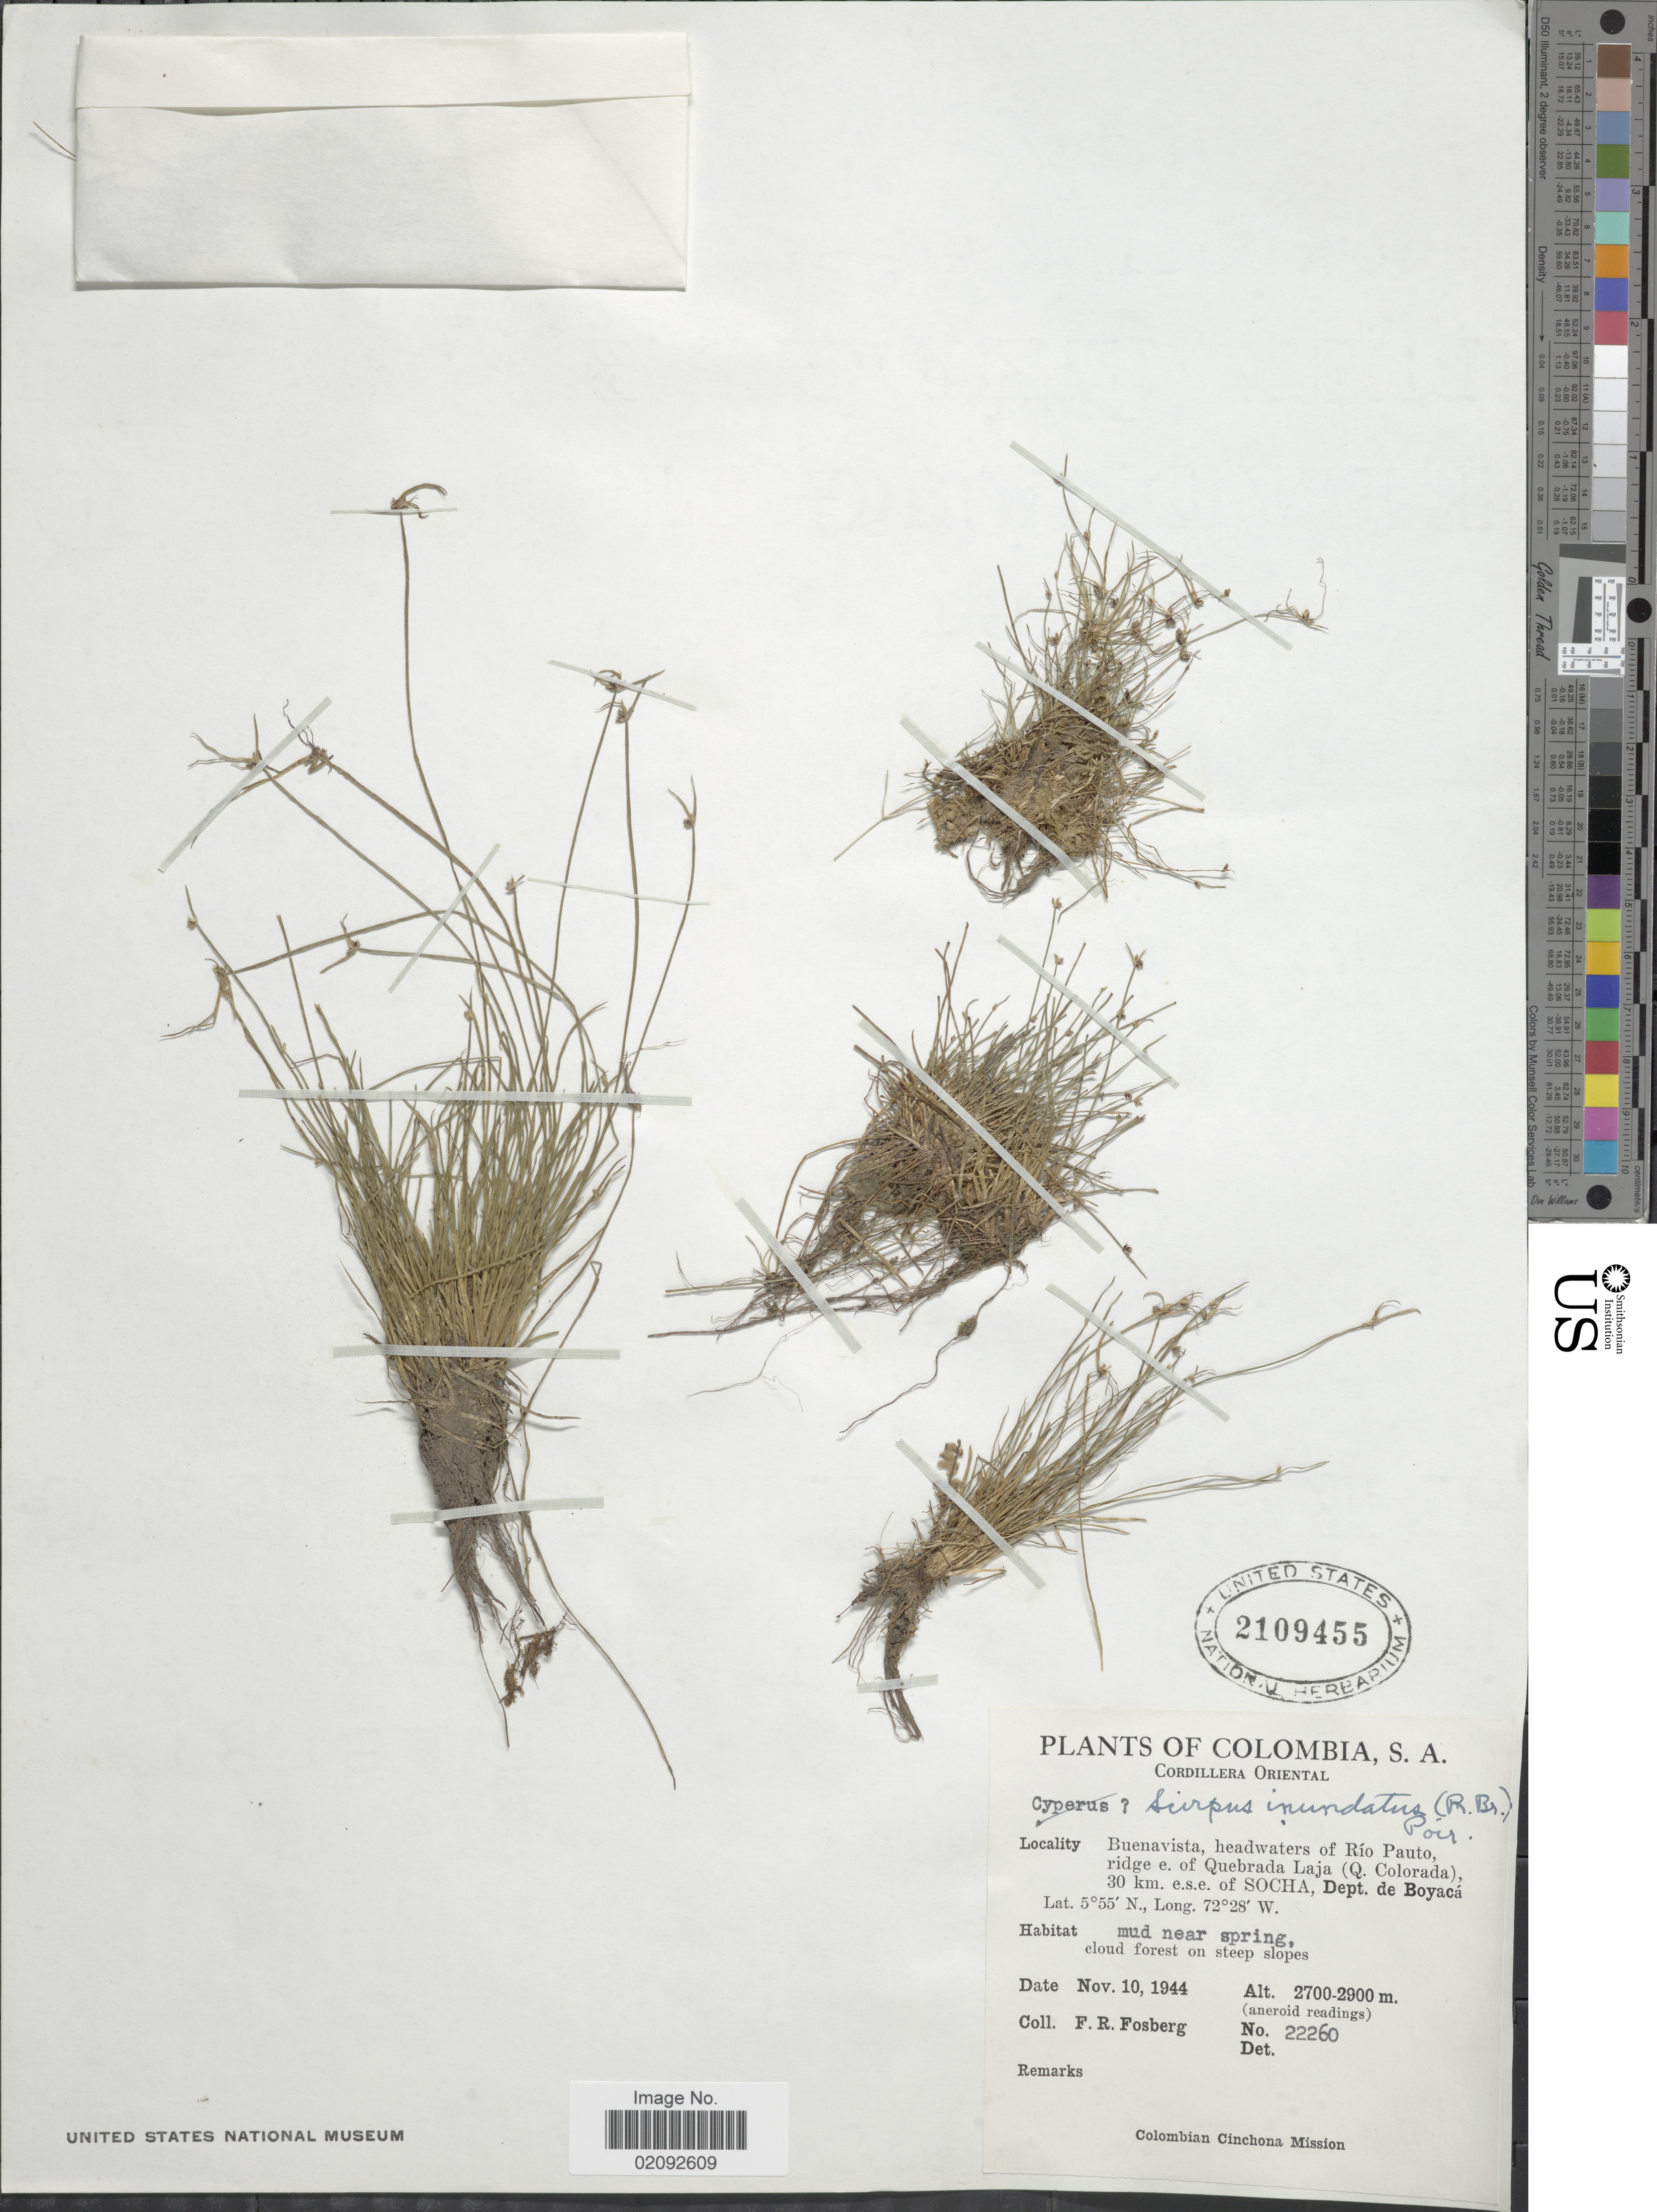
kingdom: Plantae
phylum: Tracheophyta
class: Liliopsida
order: Poales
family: Cyperaceae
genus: Isolepis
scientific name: Isolepis nigricans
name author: Kunth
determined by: Strong, Mark T., (BOT), Smithsonian Institution - National Museum of Natural History (UNITED STATES)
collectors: F. R. Fosberg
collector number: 22260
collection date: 1944-11-10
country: Colombia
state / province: San Andres y Providencia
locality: S.A., Cordillera Oriental, Buenavista, headwaters of Rio Pauto, ridge e. of Quebrada Laja (Q. Colorada), 30 km. e.s.e of Socha, mud near spring, cloud forest on steep slopes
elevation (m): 2700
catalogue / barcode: US 2109455